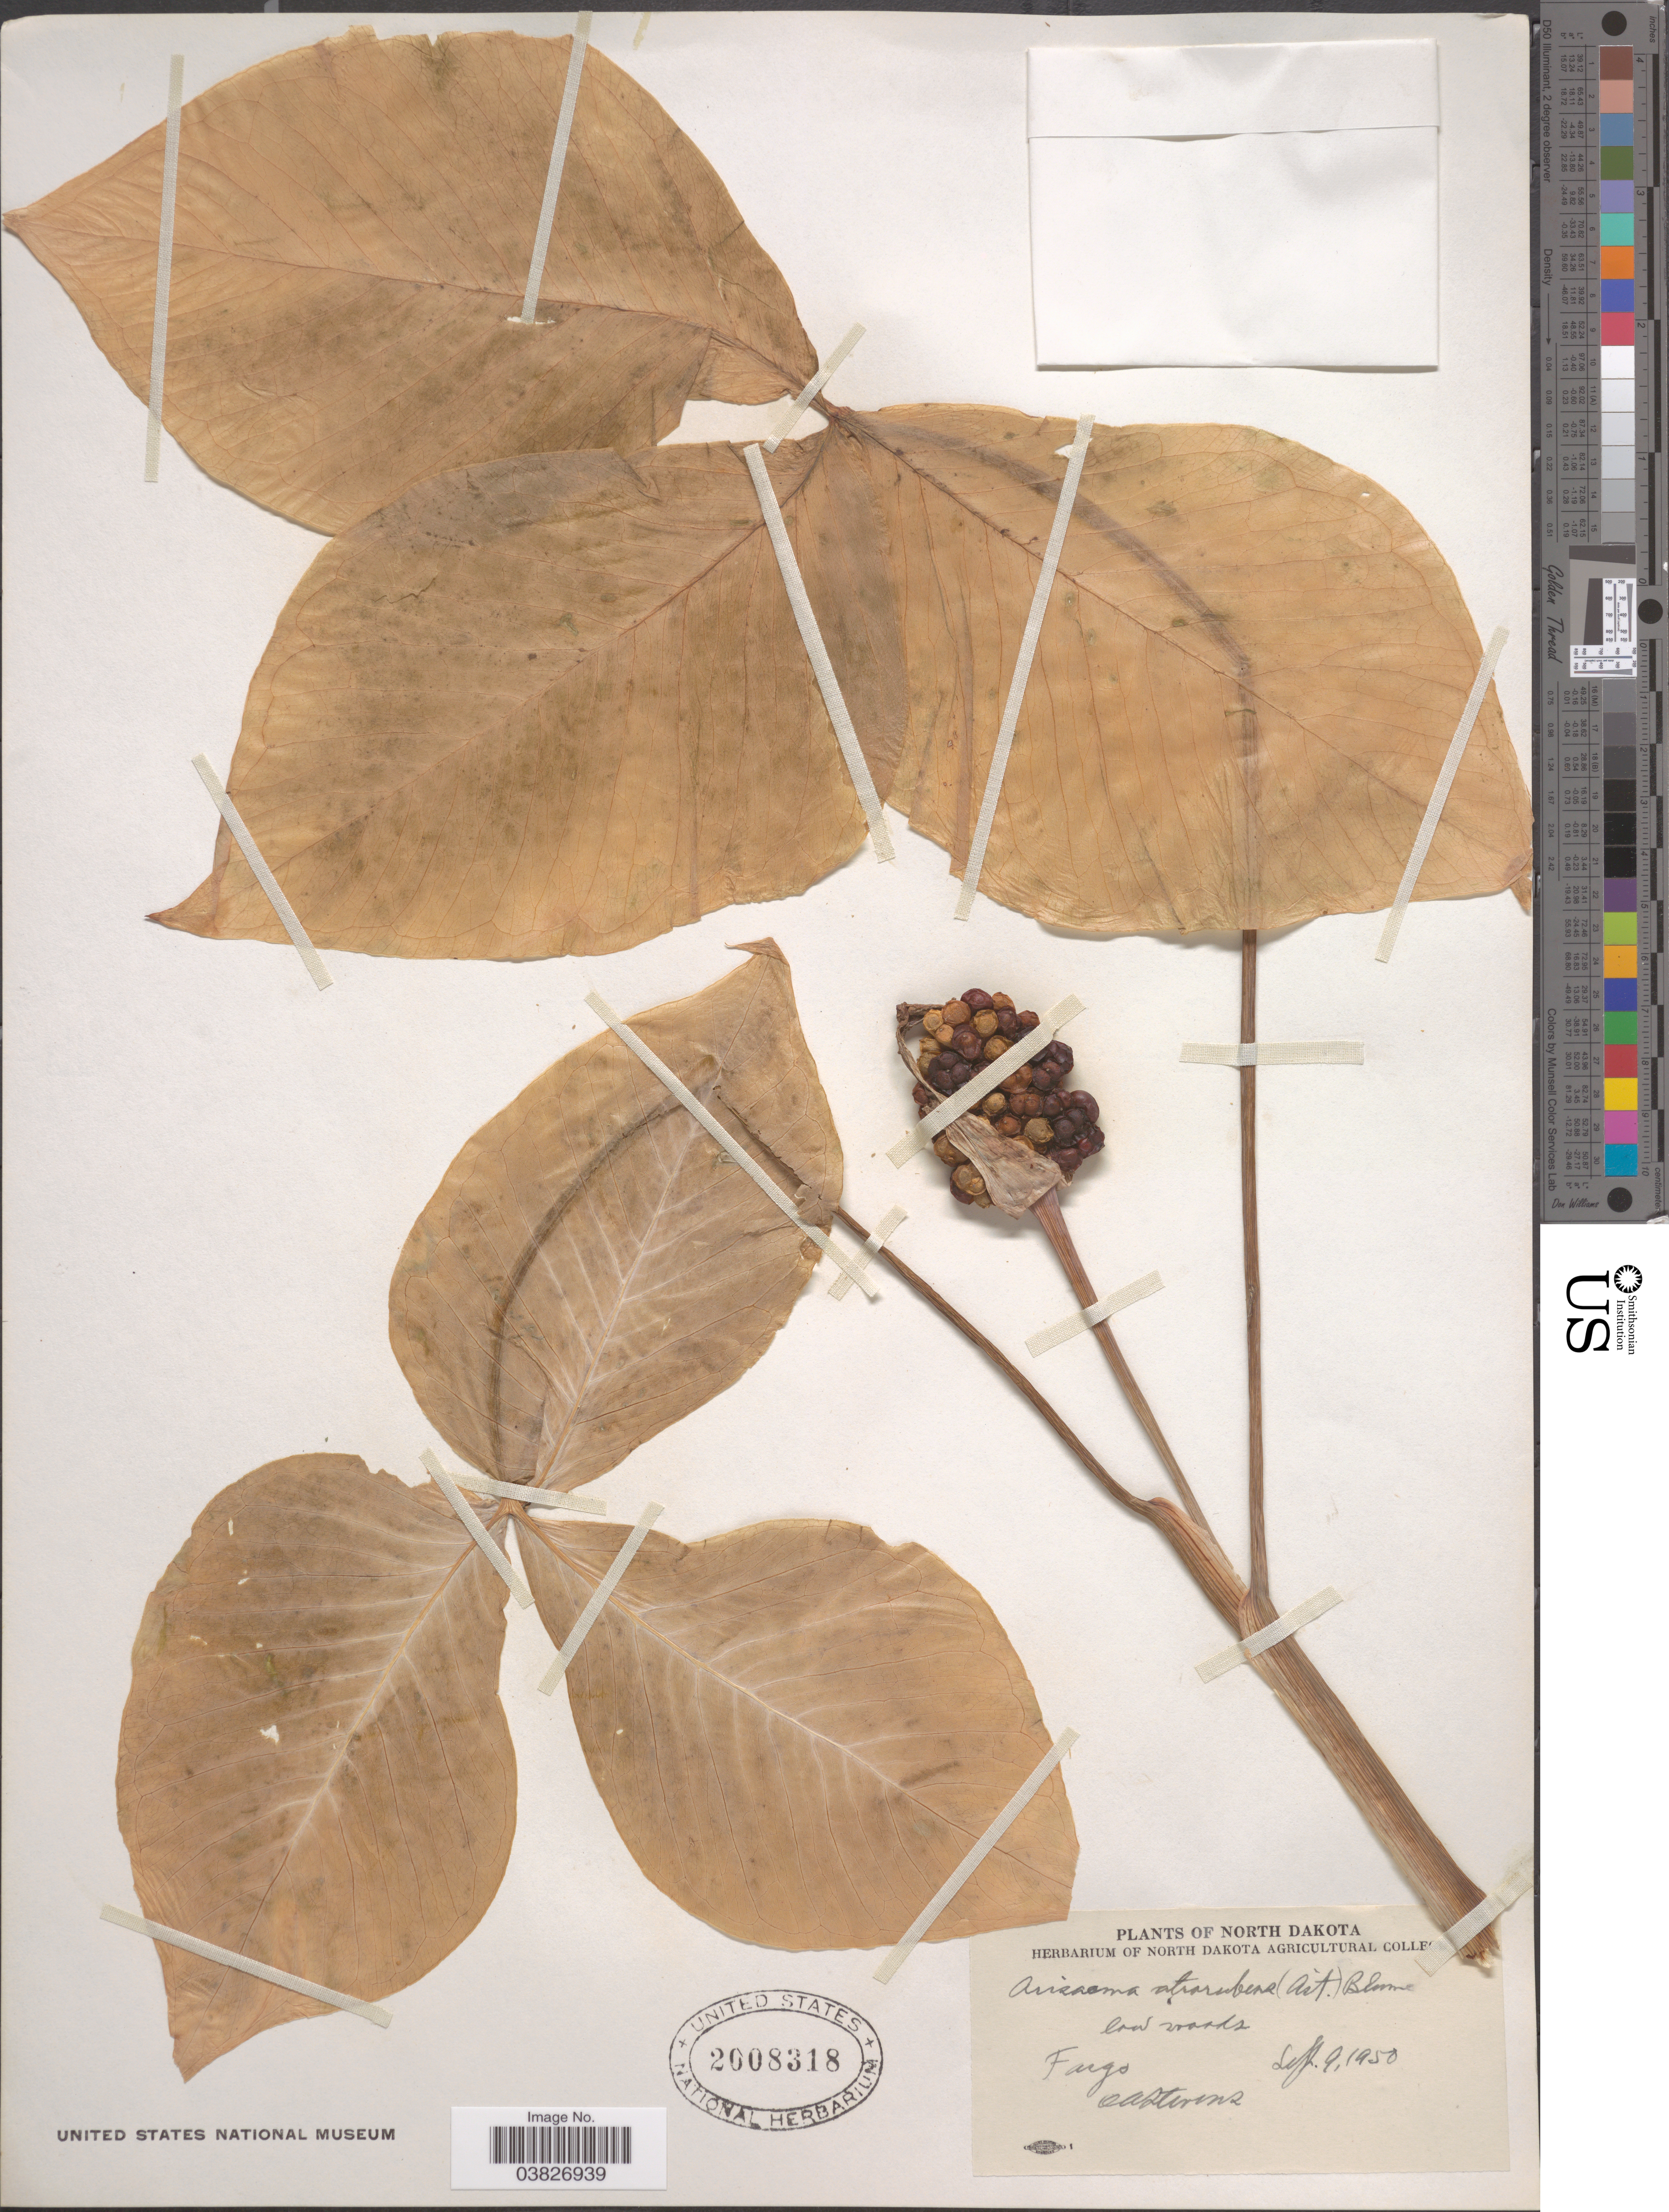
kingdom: Plantae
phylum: Tracheophyta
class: Liliopsida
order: Alismatales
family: Araceae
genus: Arisaema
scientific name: Arisaema atrorubens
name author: (Aiton) Blume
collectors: O. A. Stevens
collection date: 1950-09-09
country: United States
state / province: North Dakota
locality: Fargo.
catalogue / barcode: US 2008318